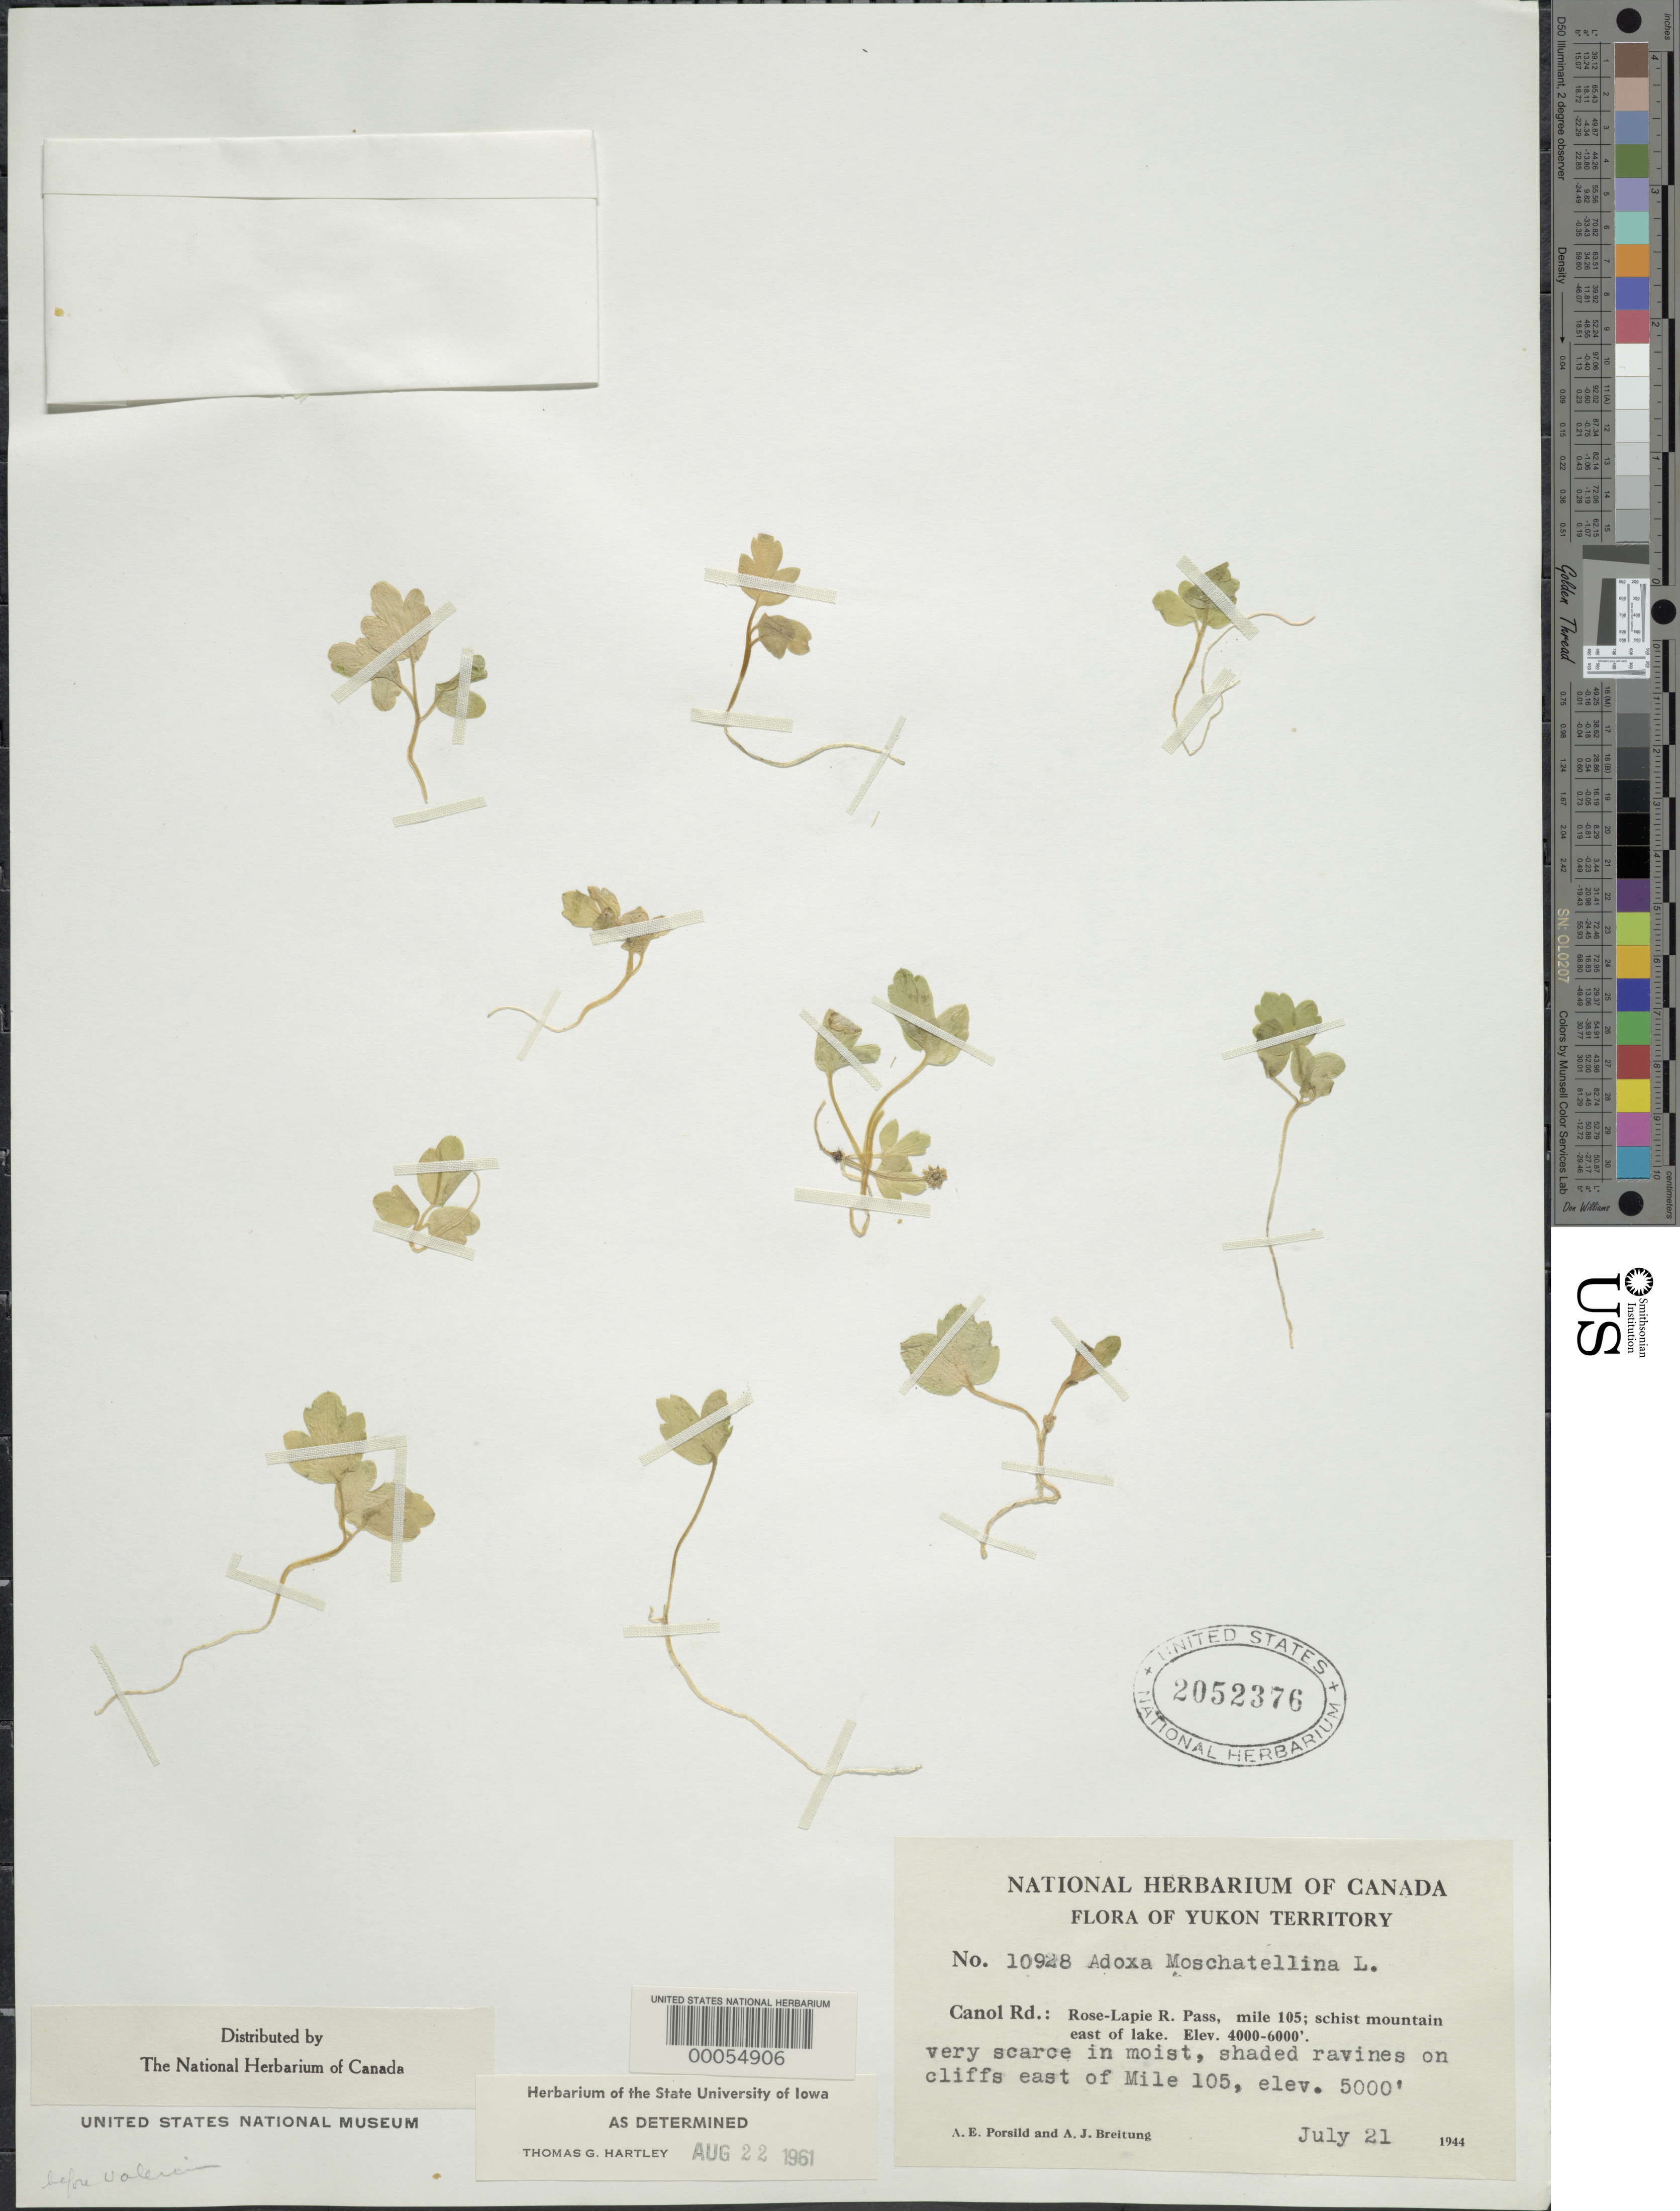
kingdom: Plantae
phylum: Tracheophyta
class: Magnoliopsida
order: Dipsacales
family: Viburnaceae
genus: Adoxa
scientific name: Adoxa moschatellina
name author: L.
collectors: A. E. Porsild & A. J. Breitung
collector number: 10928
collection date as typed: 21 Jul 1944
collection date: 1944-07-21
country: Canada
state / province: Yukon Territory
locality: Canol rd: rosie-lapie pass, mile 105; schist mtn e of lake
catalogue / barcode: US 2052376